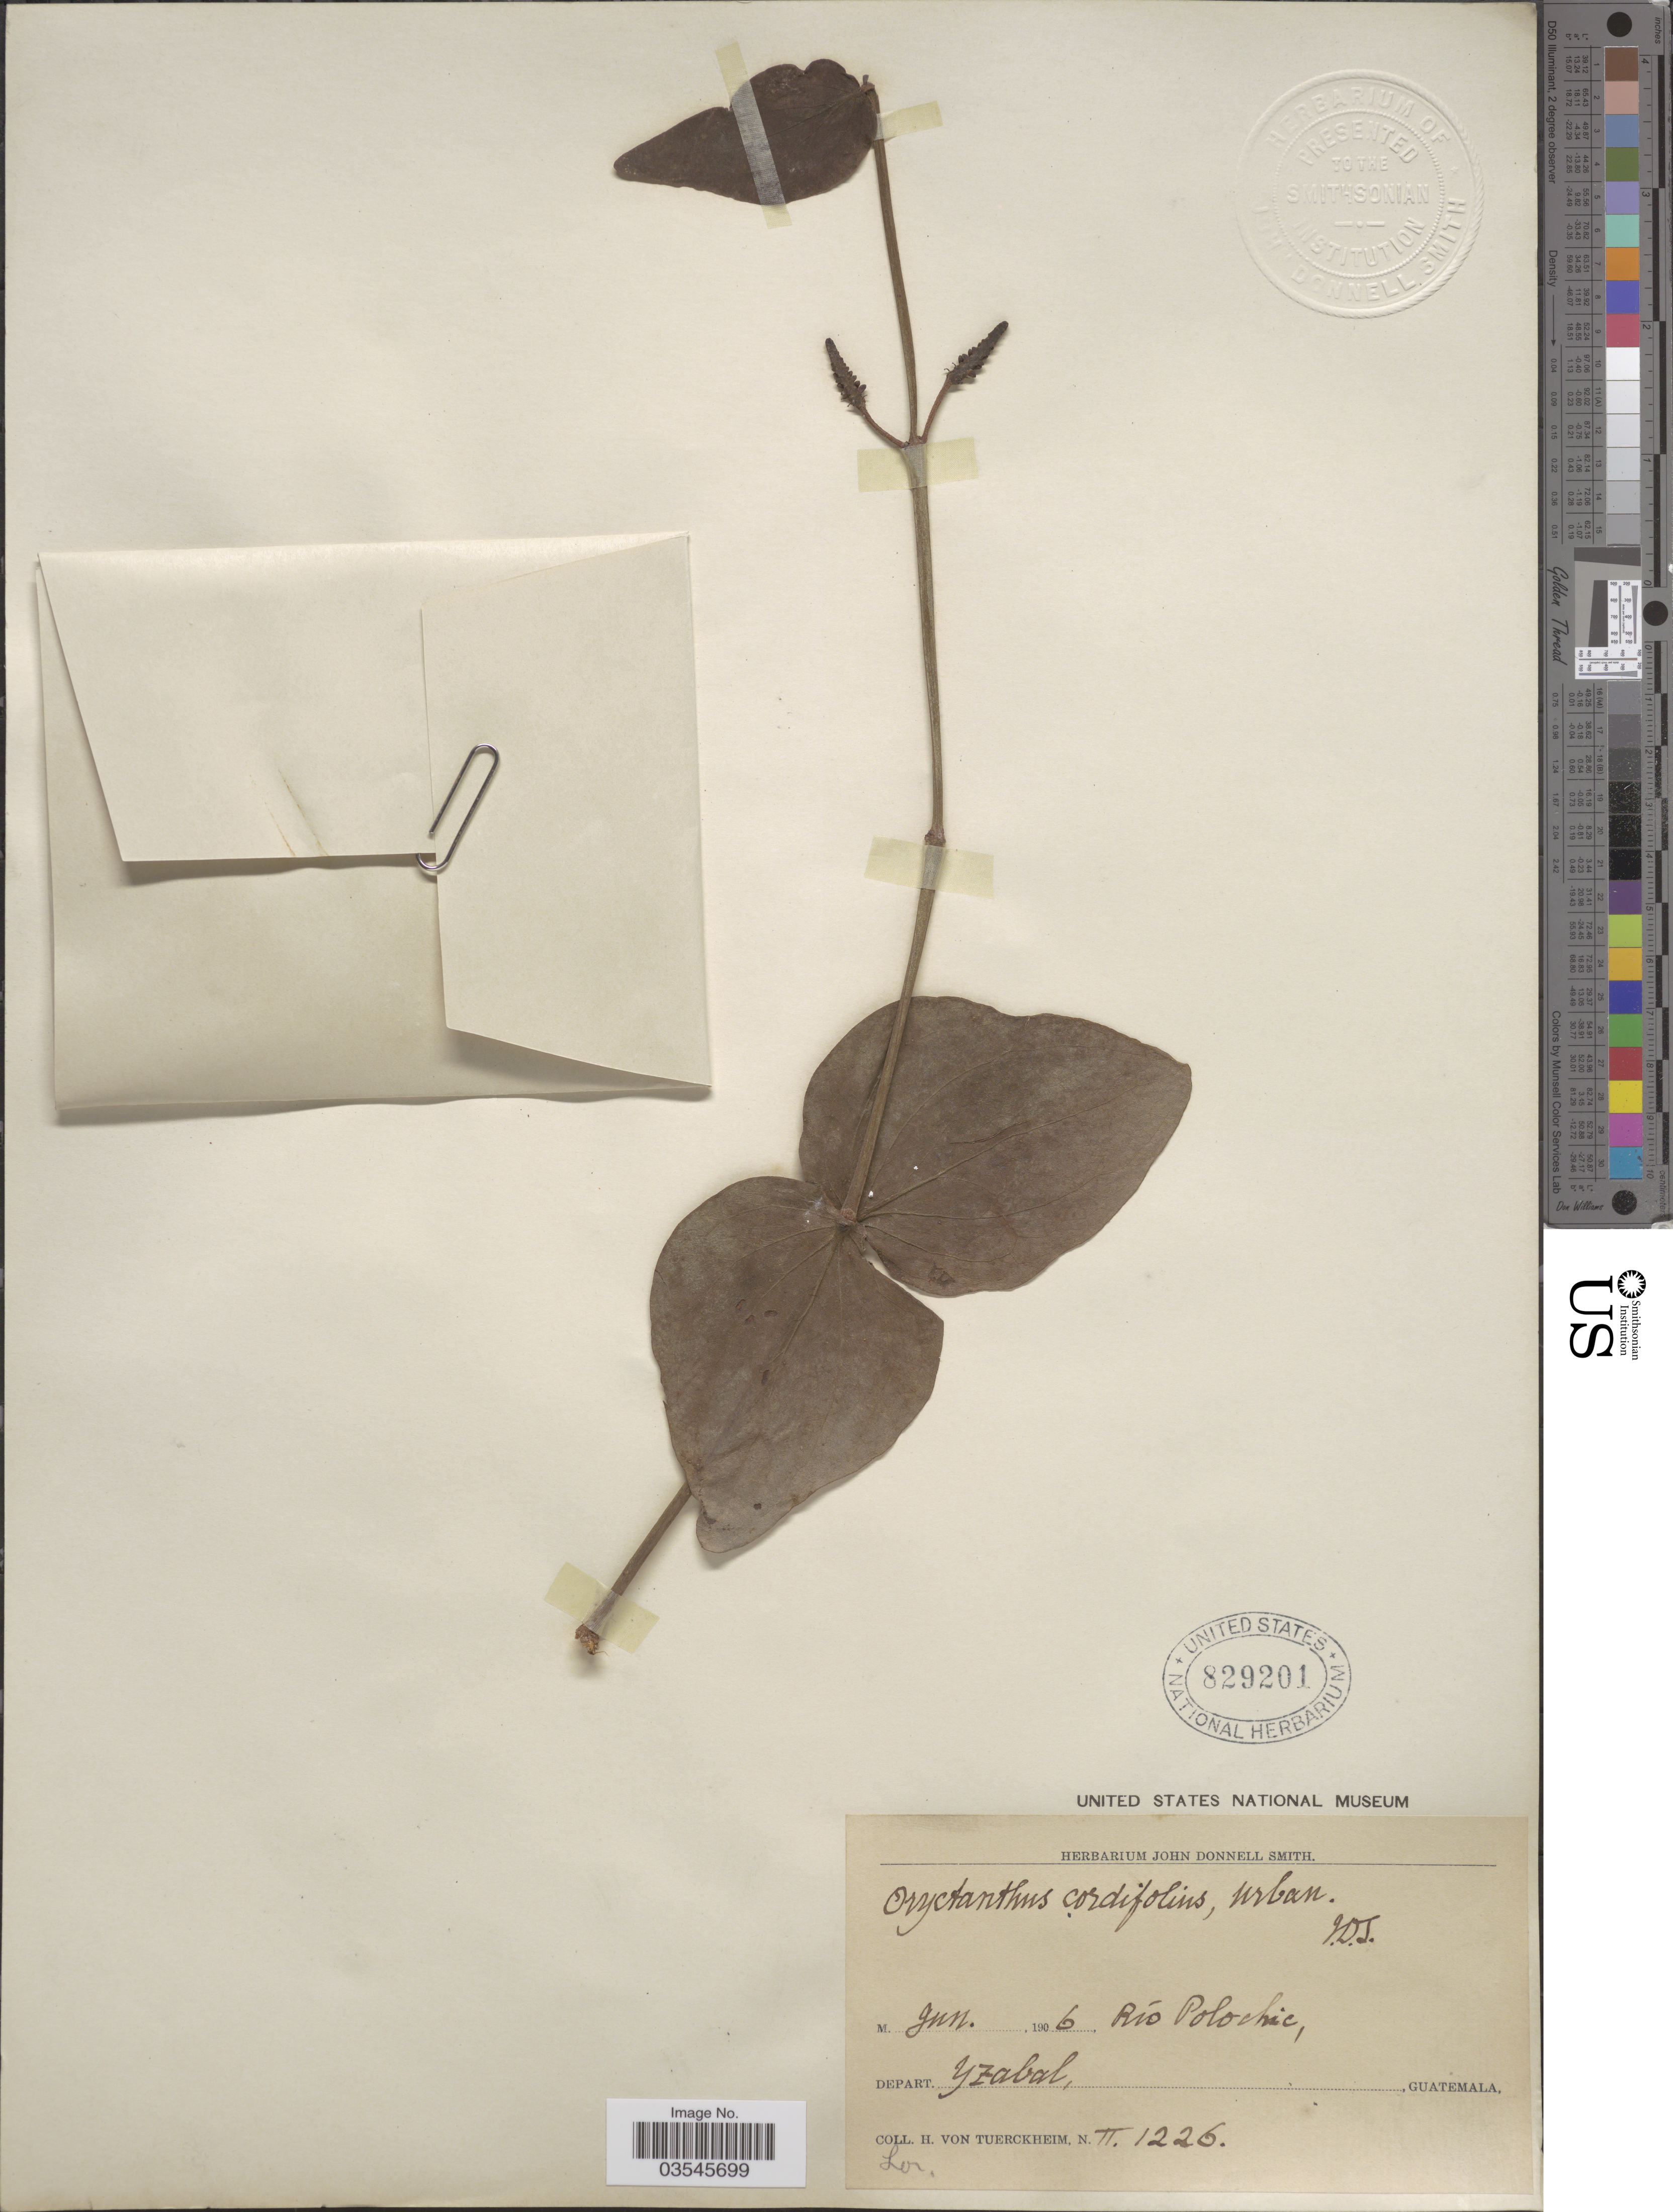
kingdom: Plantae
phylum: Tracheophyta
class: Magnoliopsida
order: Santalales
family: Loranthaceae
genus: Oryctanthus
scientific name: Oryctanthus cordifolius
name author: (C. Presl) Urb.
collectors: H. von Türckheim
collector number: II1226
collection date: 1906-06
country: Guatemala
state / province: Izabal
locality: Río Polochic, Depart. Yzabal.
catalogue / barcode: US 829201